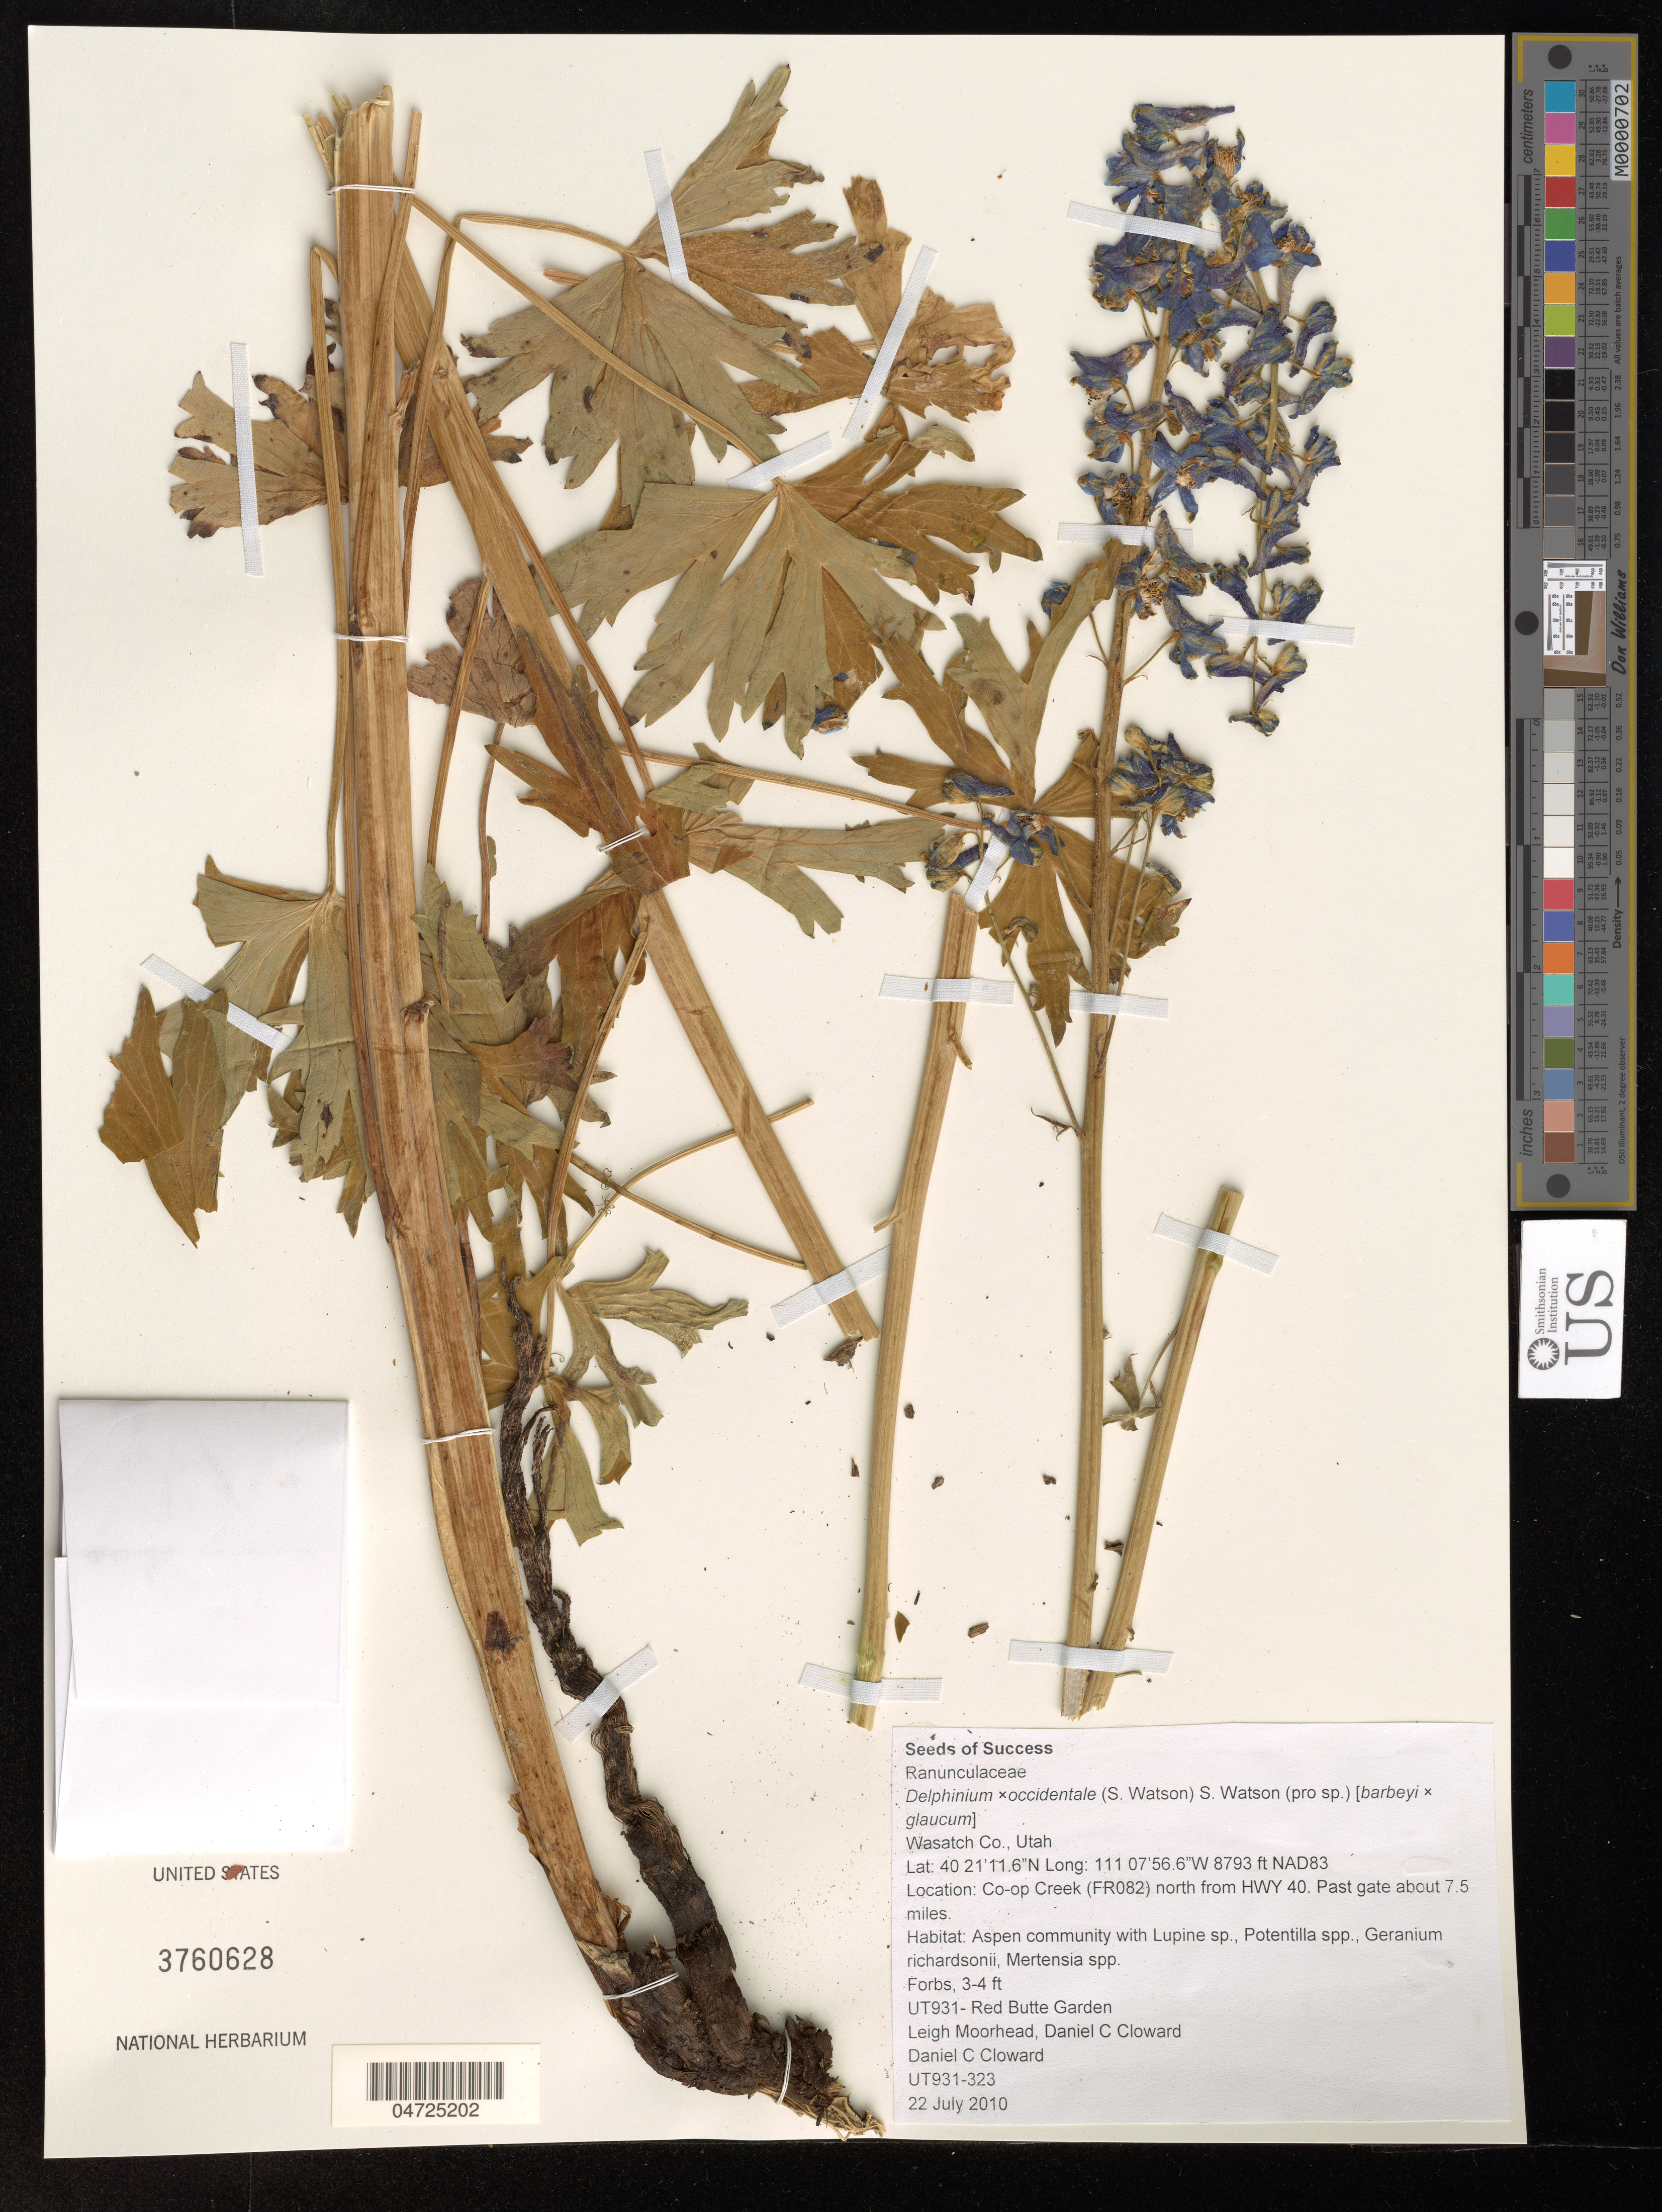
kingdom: Plantae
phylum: Tracheophyta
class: Magnoliopsida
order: Ranunculales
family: Ranunculaceae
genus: Delphinium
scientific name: Delphinium x occidentale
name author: (S. Watson) S. Watson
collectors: L. Moorhead & D. Cloward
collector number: UT931-323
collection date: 2010-07-22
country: United States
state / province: Utah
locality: Co-op Creek (FR082) north from HWY 40. Past gate about 7.5 miles. NAD83.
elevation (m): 2680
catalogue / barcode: US 3760628